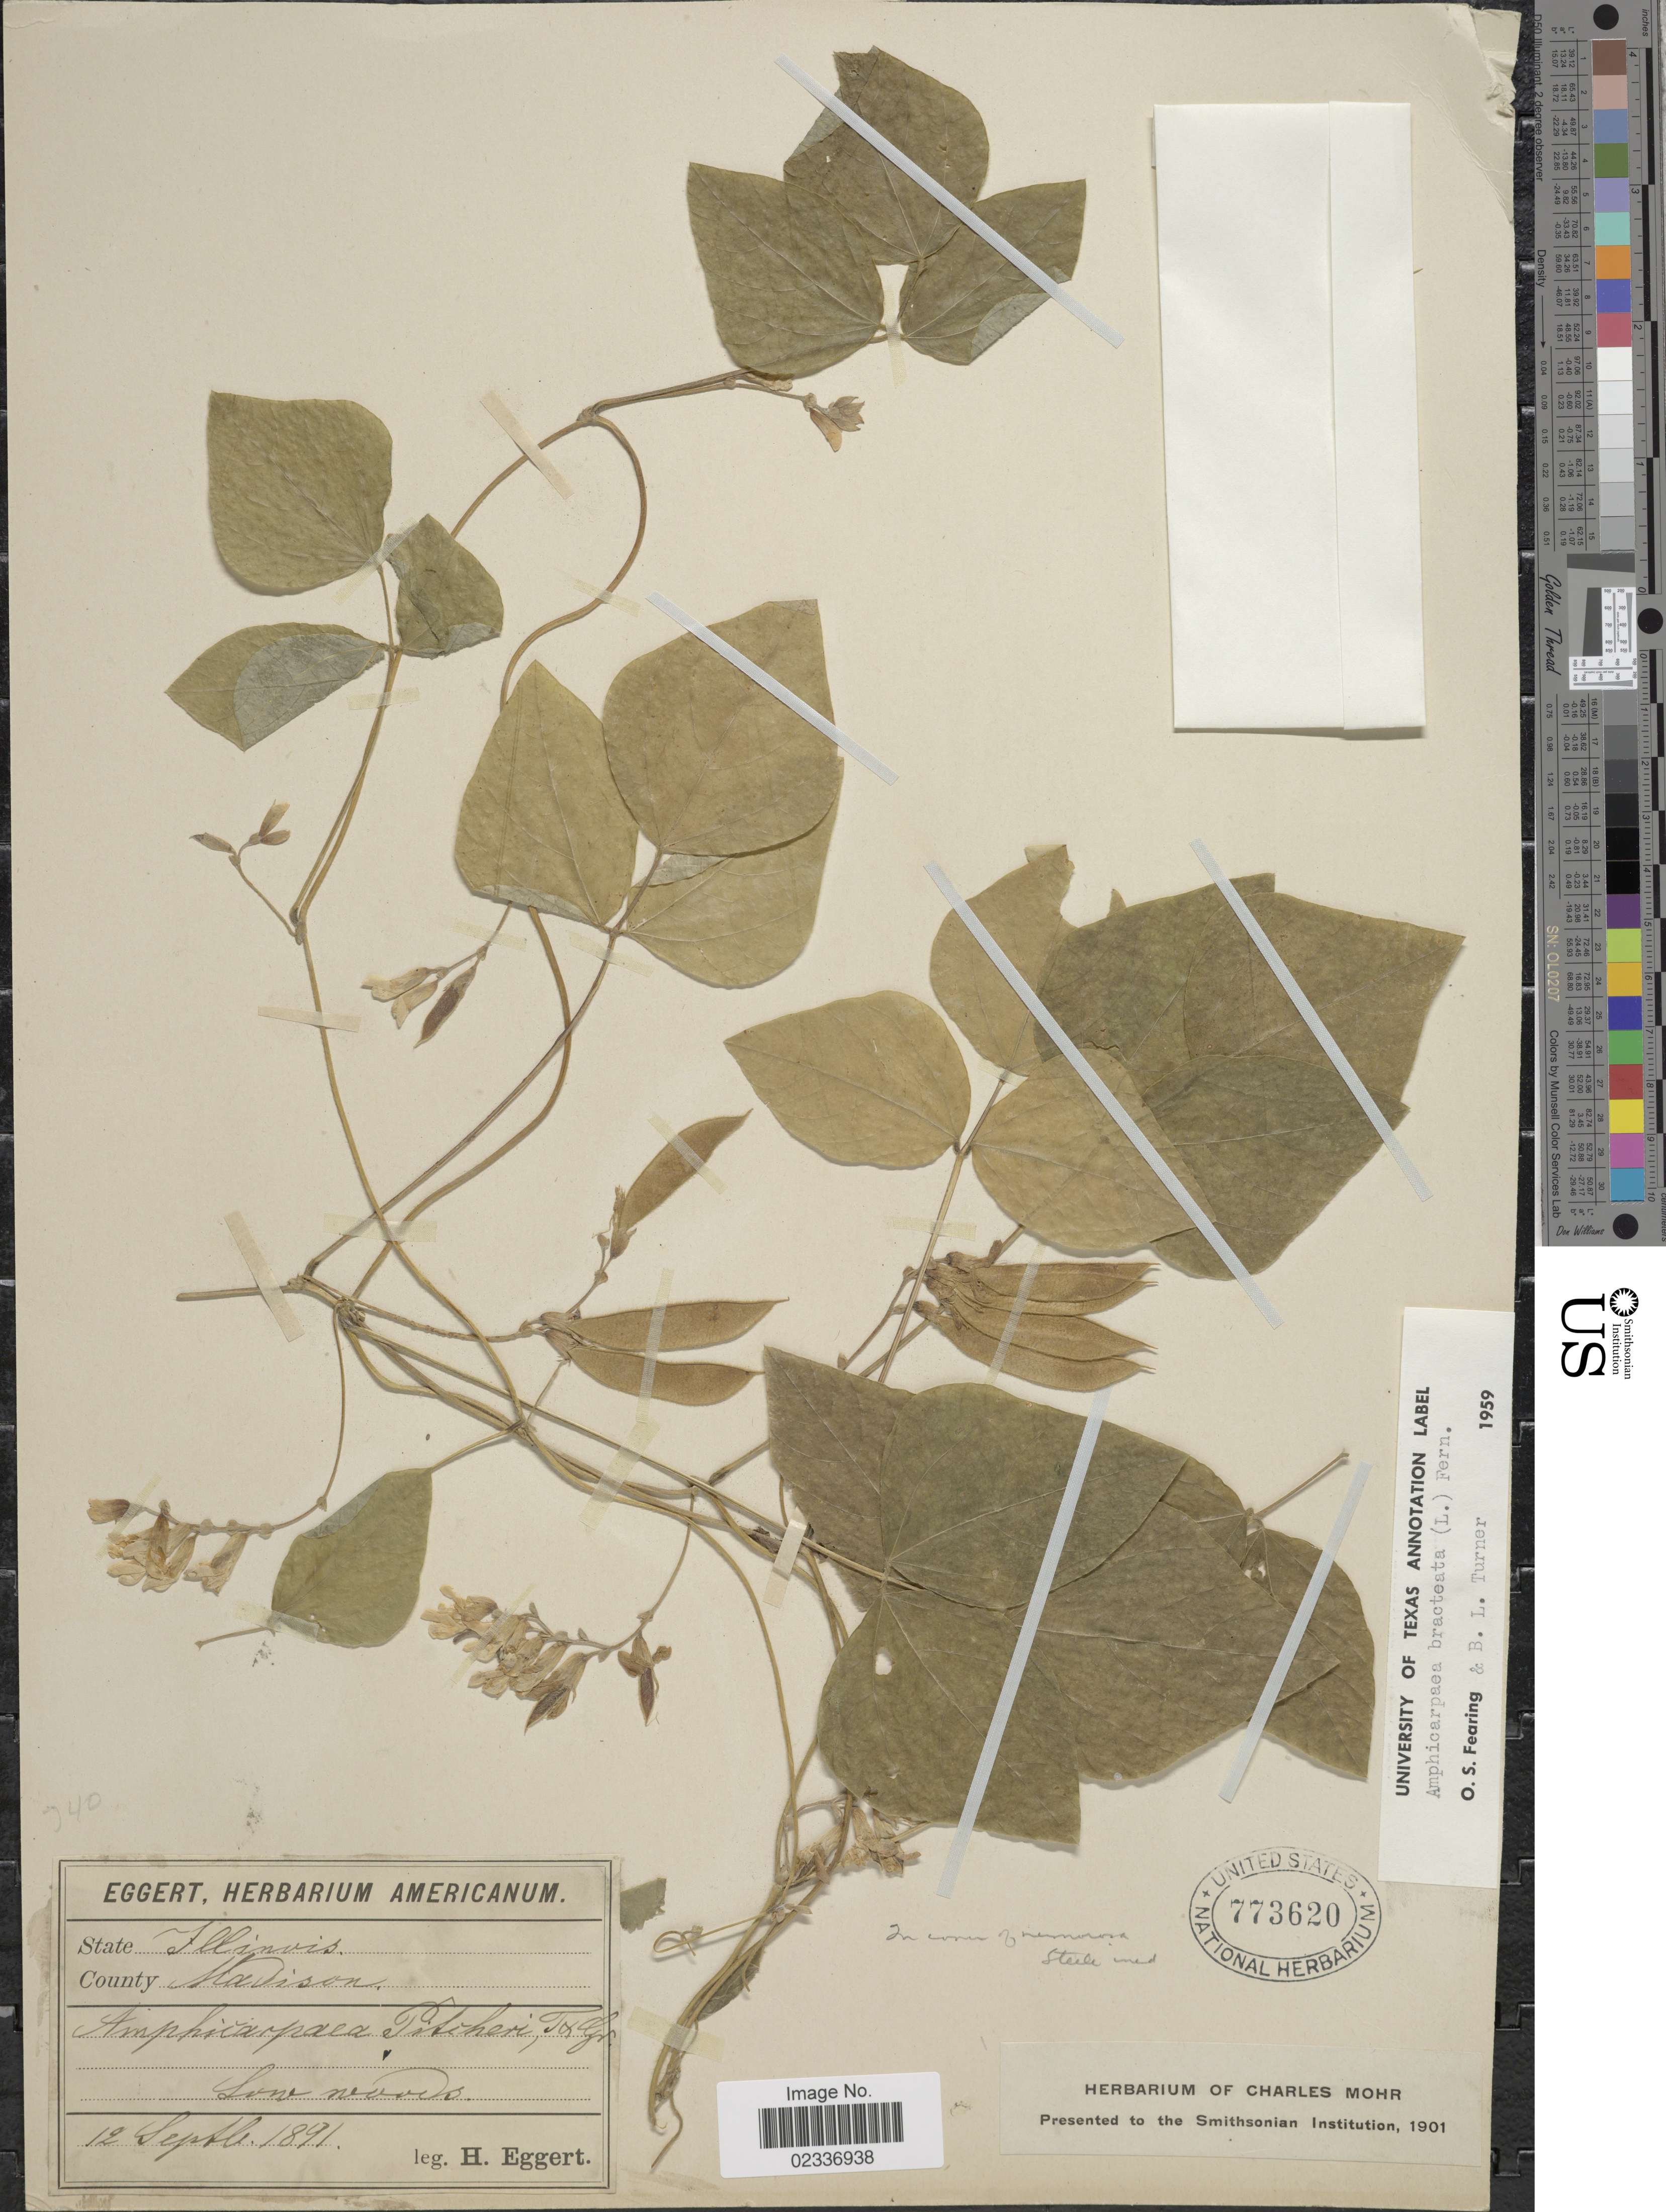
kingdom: Plantae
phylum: Tracheophyta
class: Magnoliopsida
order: Fabales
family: Fabaceae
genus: Amphicarpaea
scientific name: Amphicarpaea bracteata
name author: (L.) Fernald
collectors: H. Eggert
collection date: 1891-09-12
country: United States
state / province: Illinois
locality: County Madison. Low Woods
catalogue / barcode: US 773620